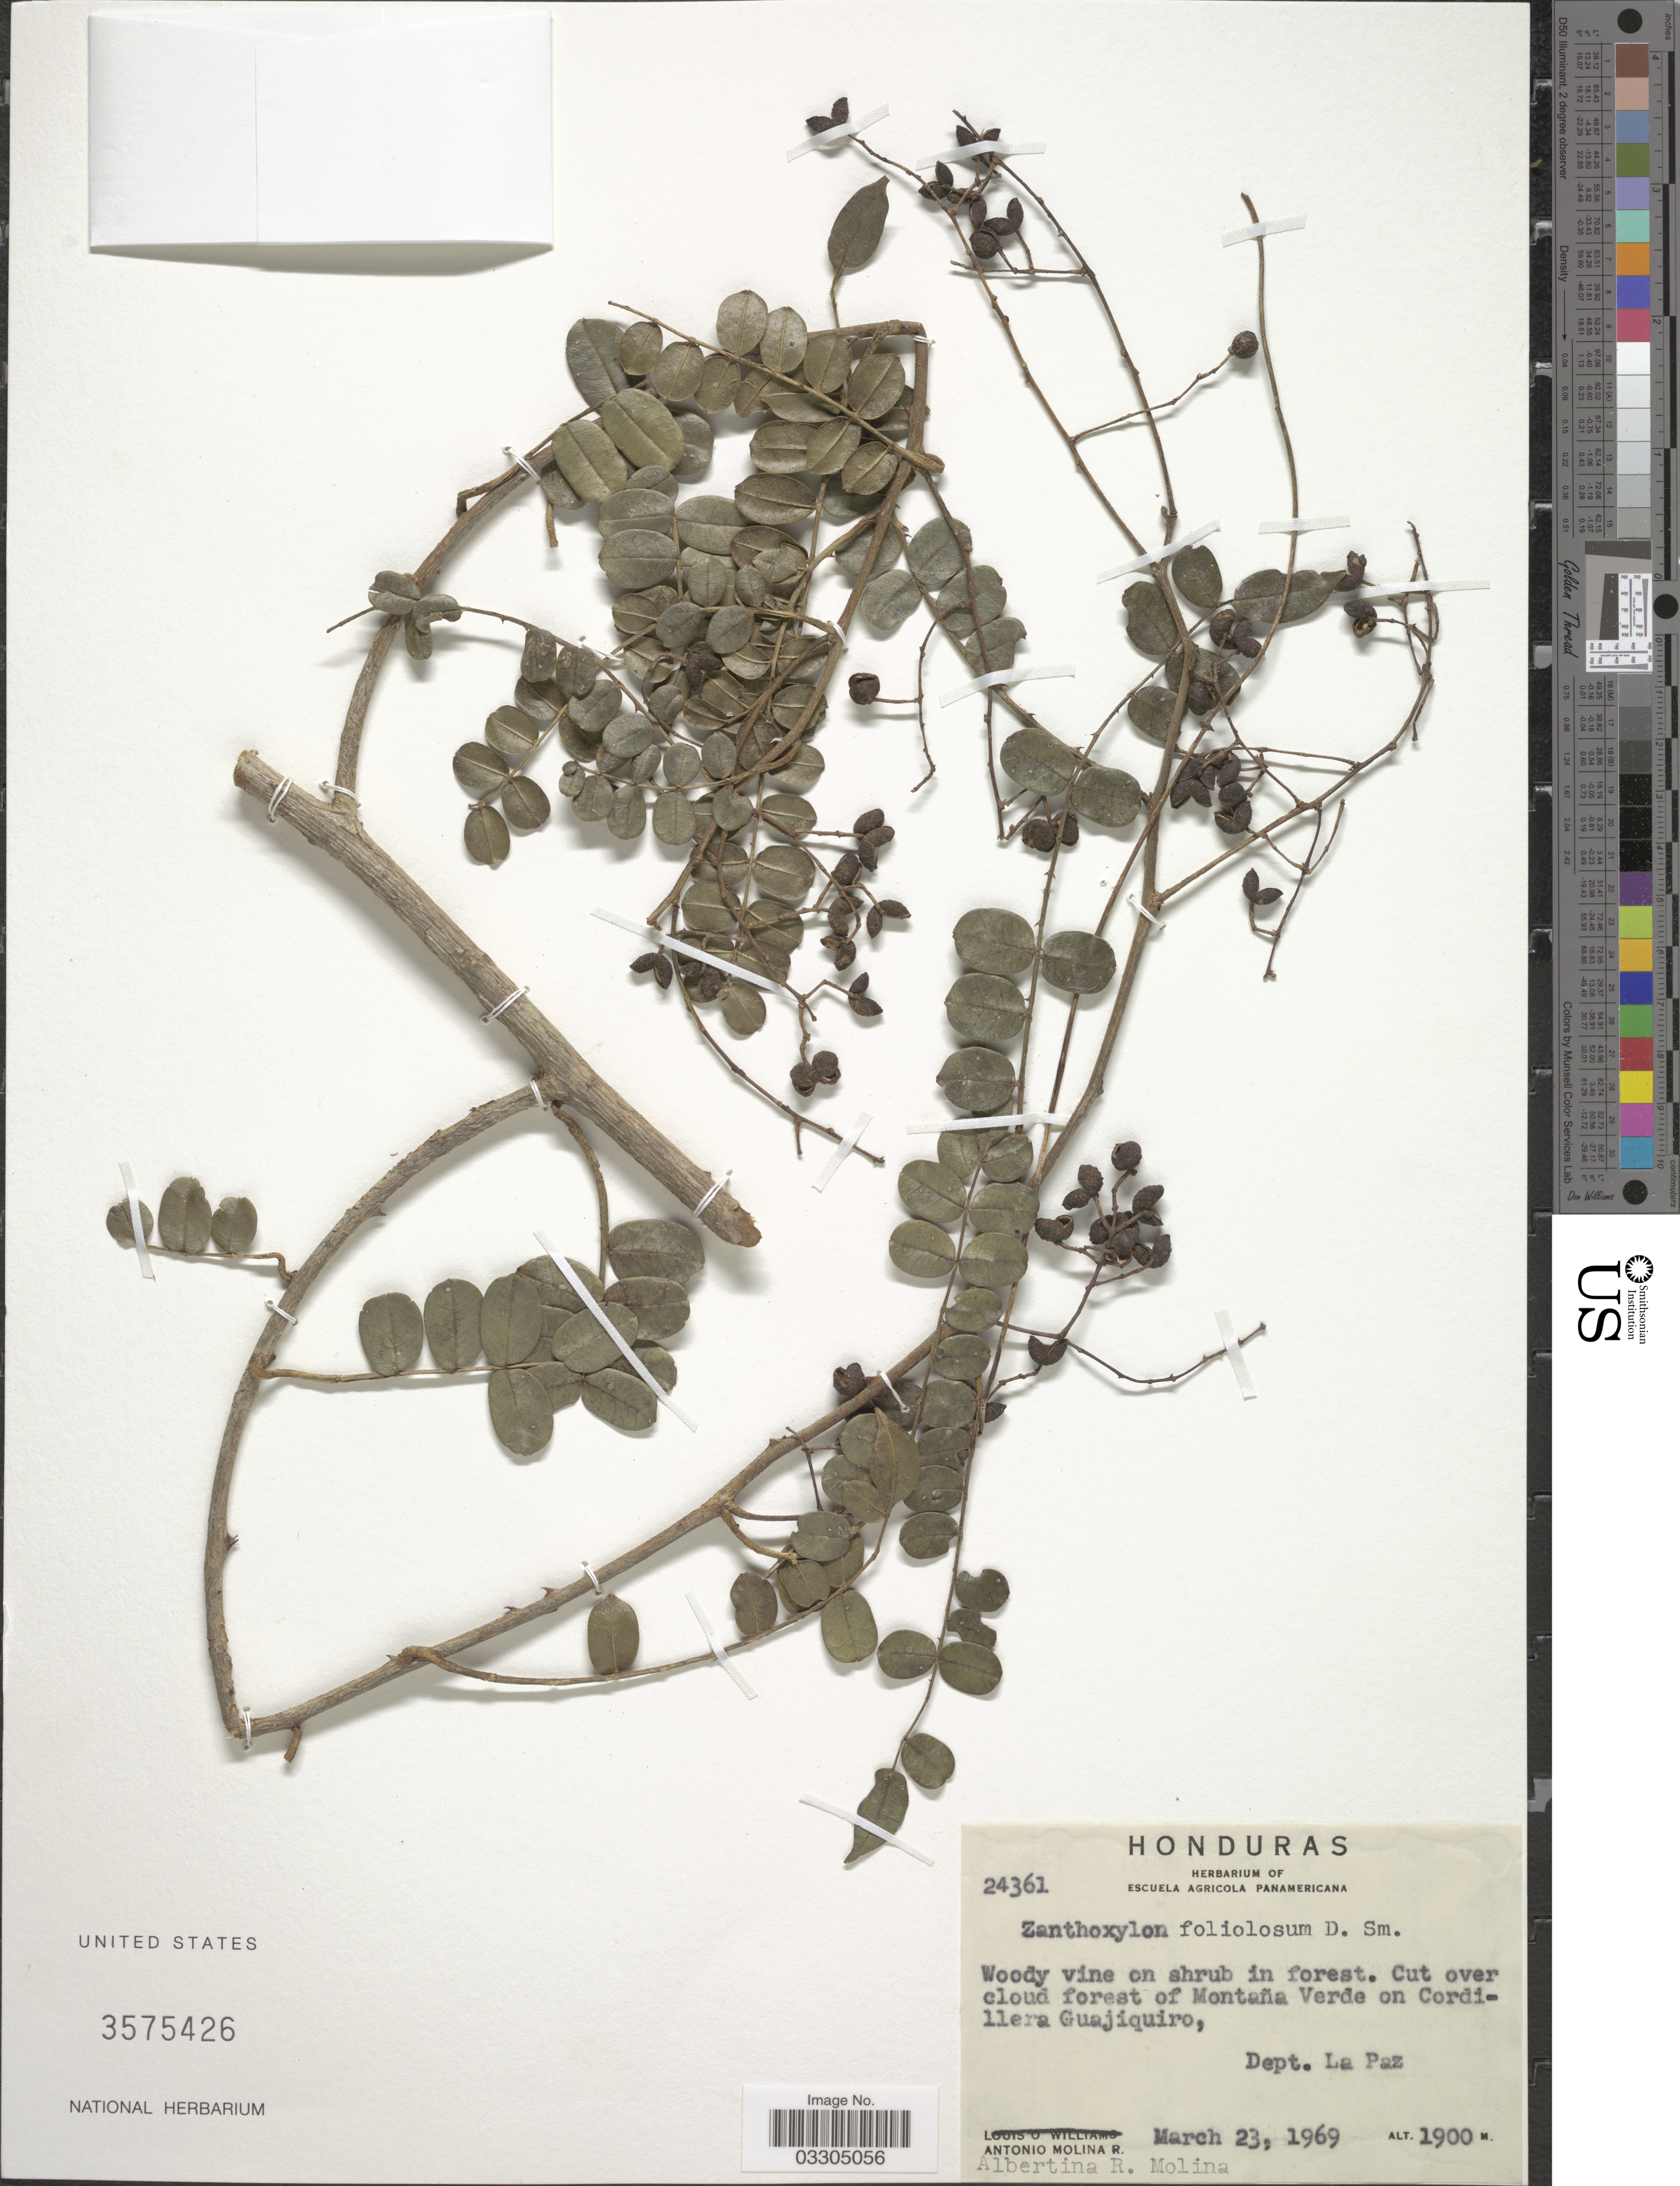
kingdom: Plantae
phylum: Tracheophyta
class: Magnoliopsida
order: Sapindales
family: Rutaceae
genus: Zanthoxylum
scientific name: Zanthoxylum foliolosum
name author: Donn. Sm.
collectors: A. Molina R. & A. R. Molina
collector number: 24361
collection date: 1969-03-23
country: Honduras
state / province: La Paz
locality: Cut over cloud forest of Montaña Verde on Cordillera Guajiquiro, Dept. La Paz.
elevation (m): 1900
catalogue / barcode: US 3575426